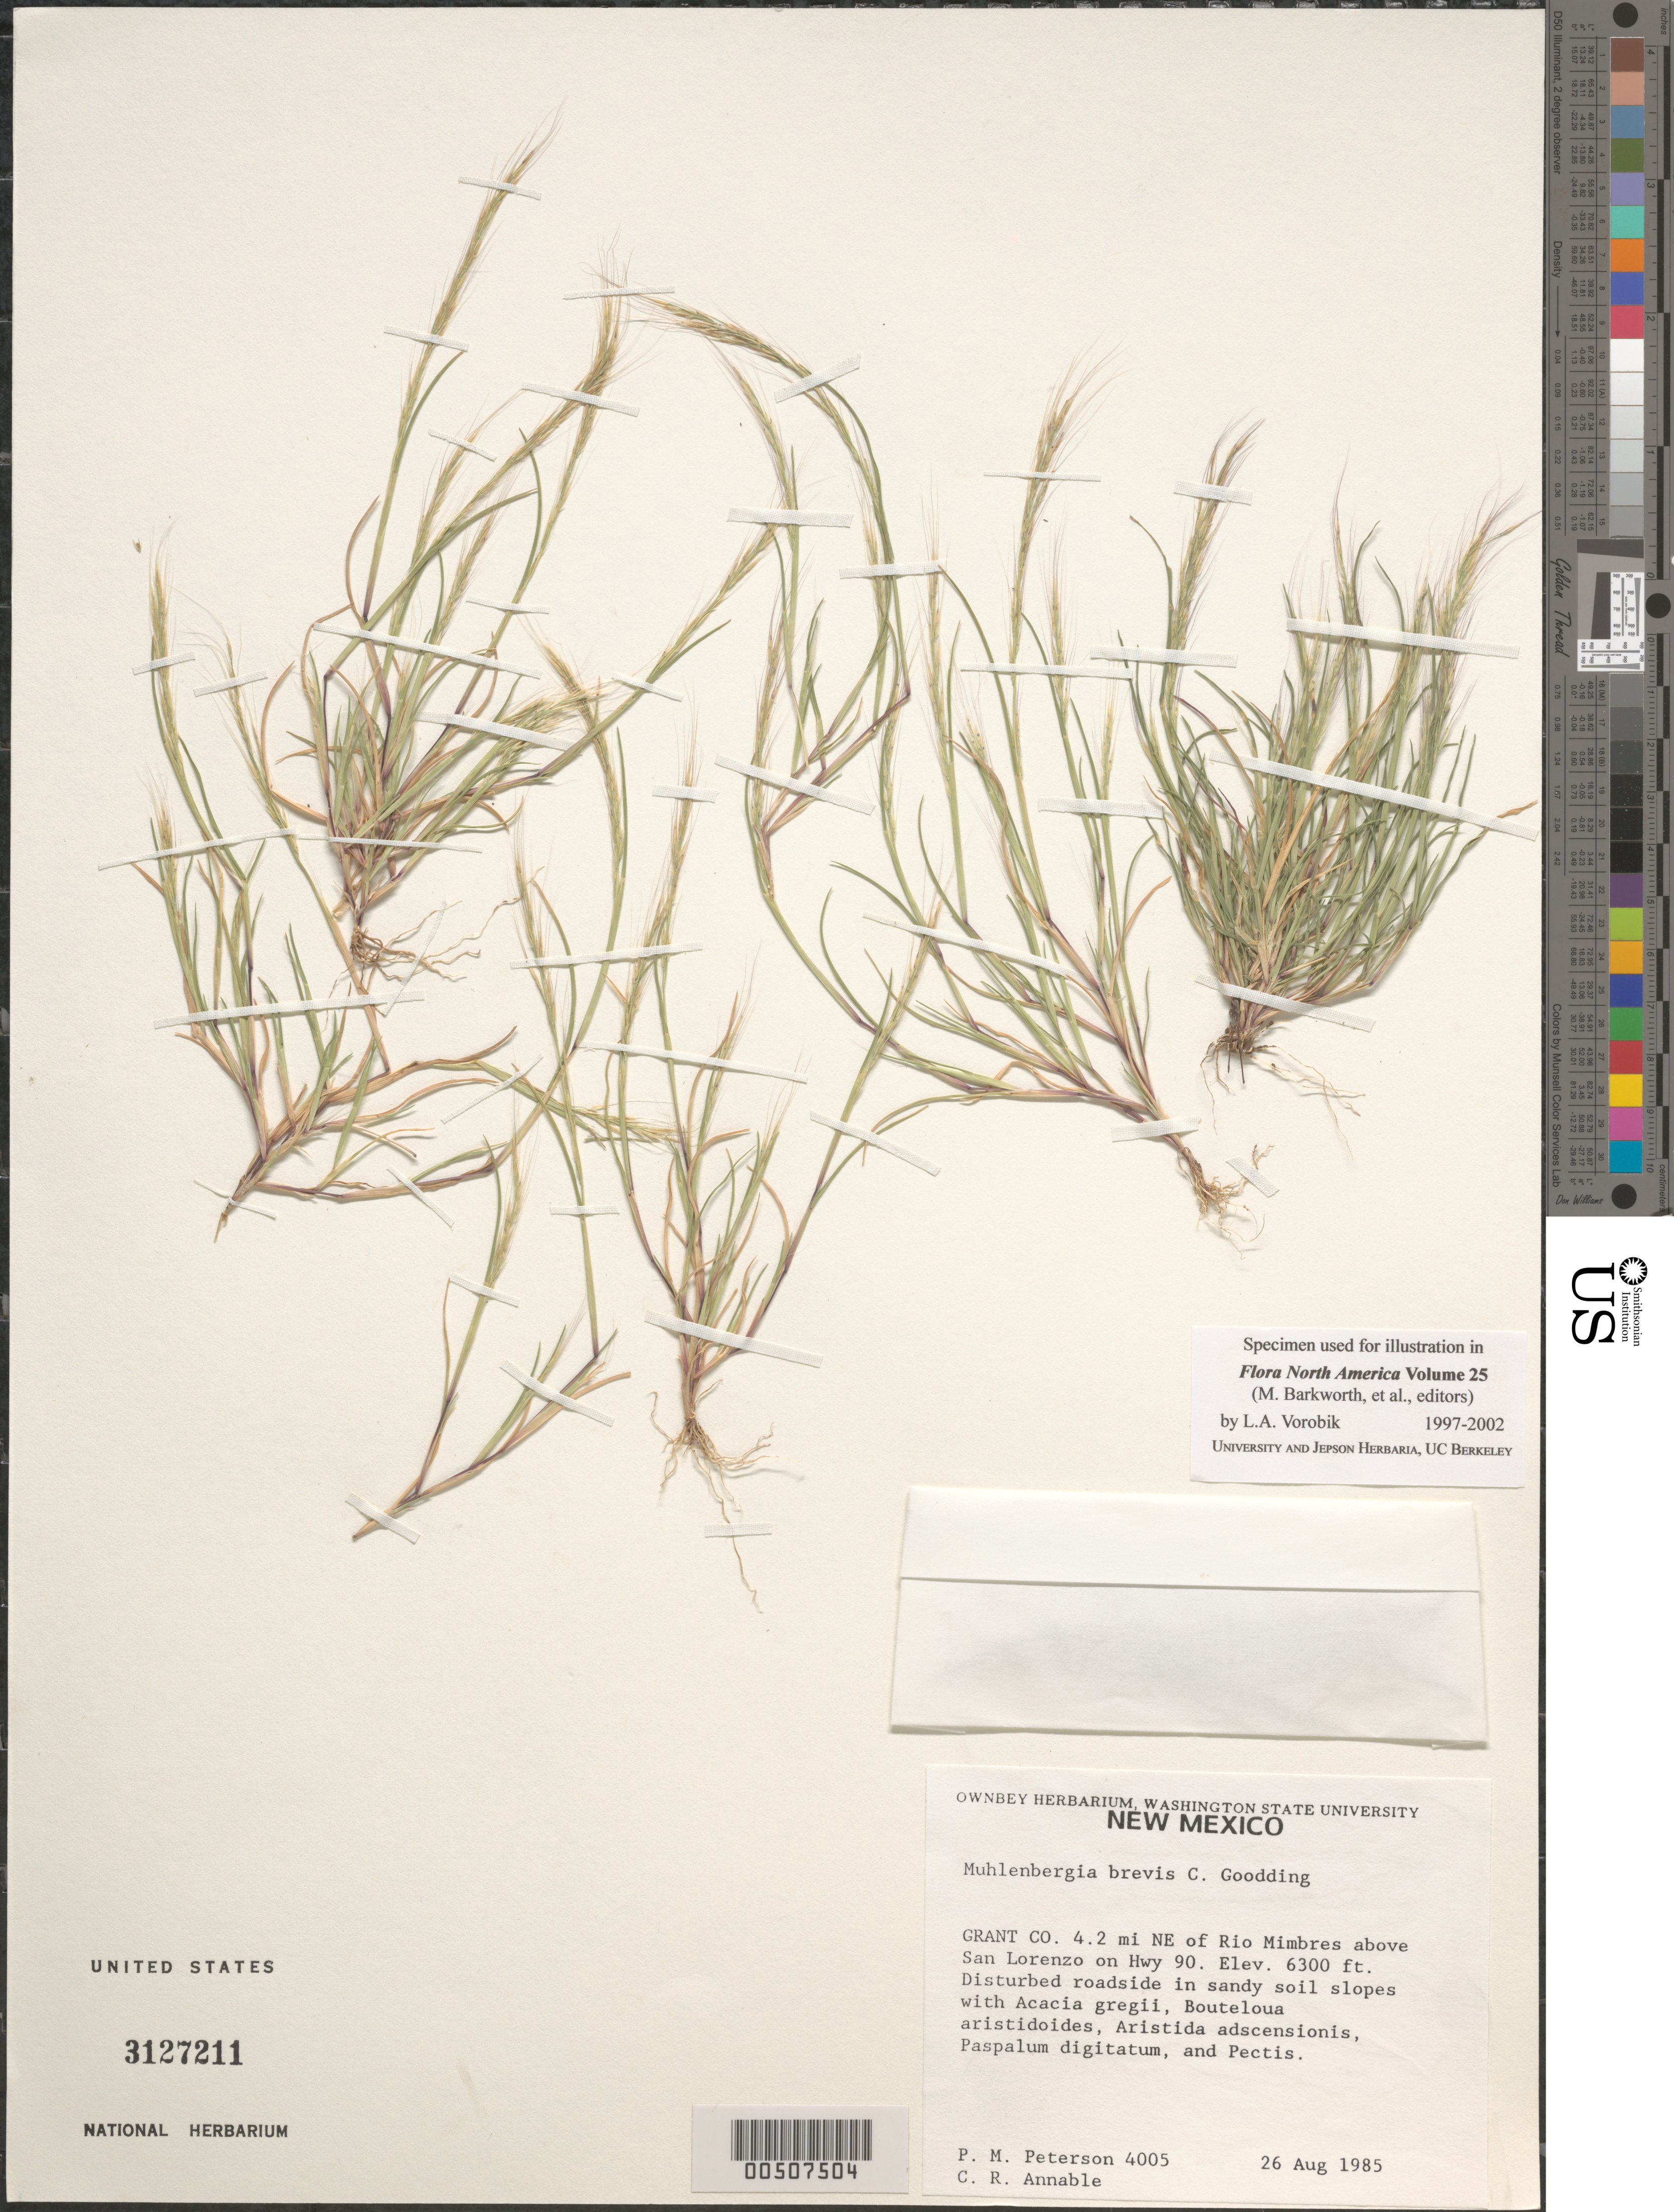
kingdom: Plantae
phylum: Tracheophyta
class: Liliopsida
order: Poales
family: Poaceae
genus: Muhlenbergia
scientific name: Muhlenbergia brevis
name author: C.O. Goodd.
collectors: P. M. Peterson & C. R. Annable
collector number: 04005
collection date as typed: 26 Aug 1994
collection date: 1994-08-26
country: United States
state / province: New Mexico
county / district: Grant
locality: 4.2 miles Northeast of Rio Mimbres on Hwy 90 above San Lorenzo.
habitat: Disturbed roadside, sandy soil. Slope of Acacia gregii nearby.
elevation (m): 1920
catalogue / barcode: US 3127211